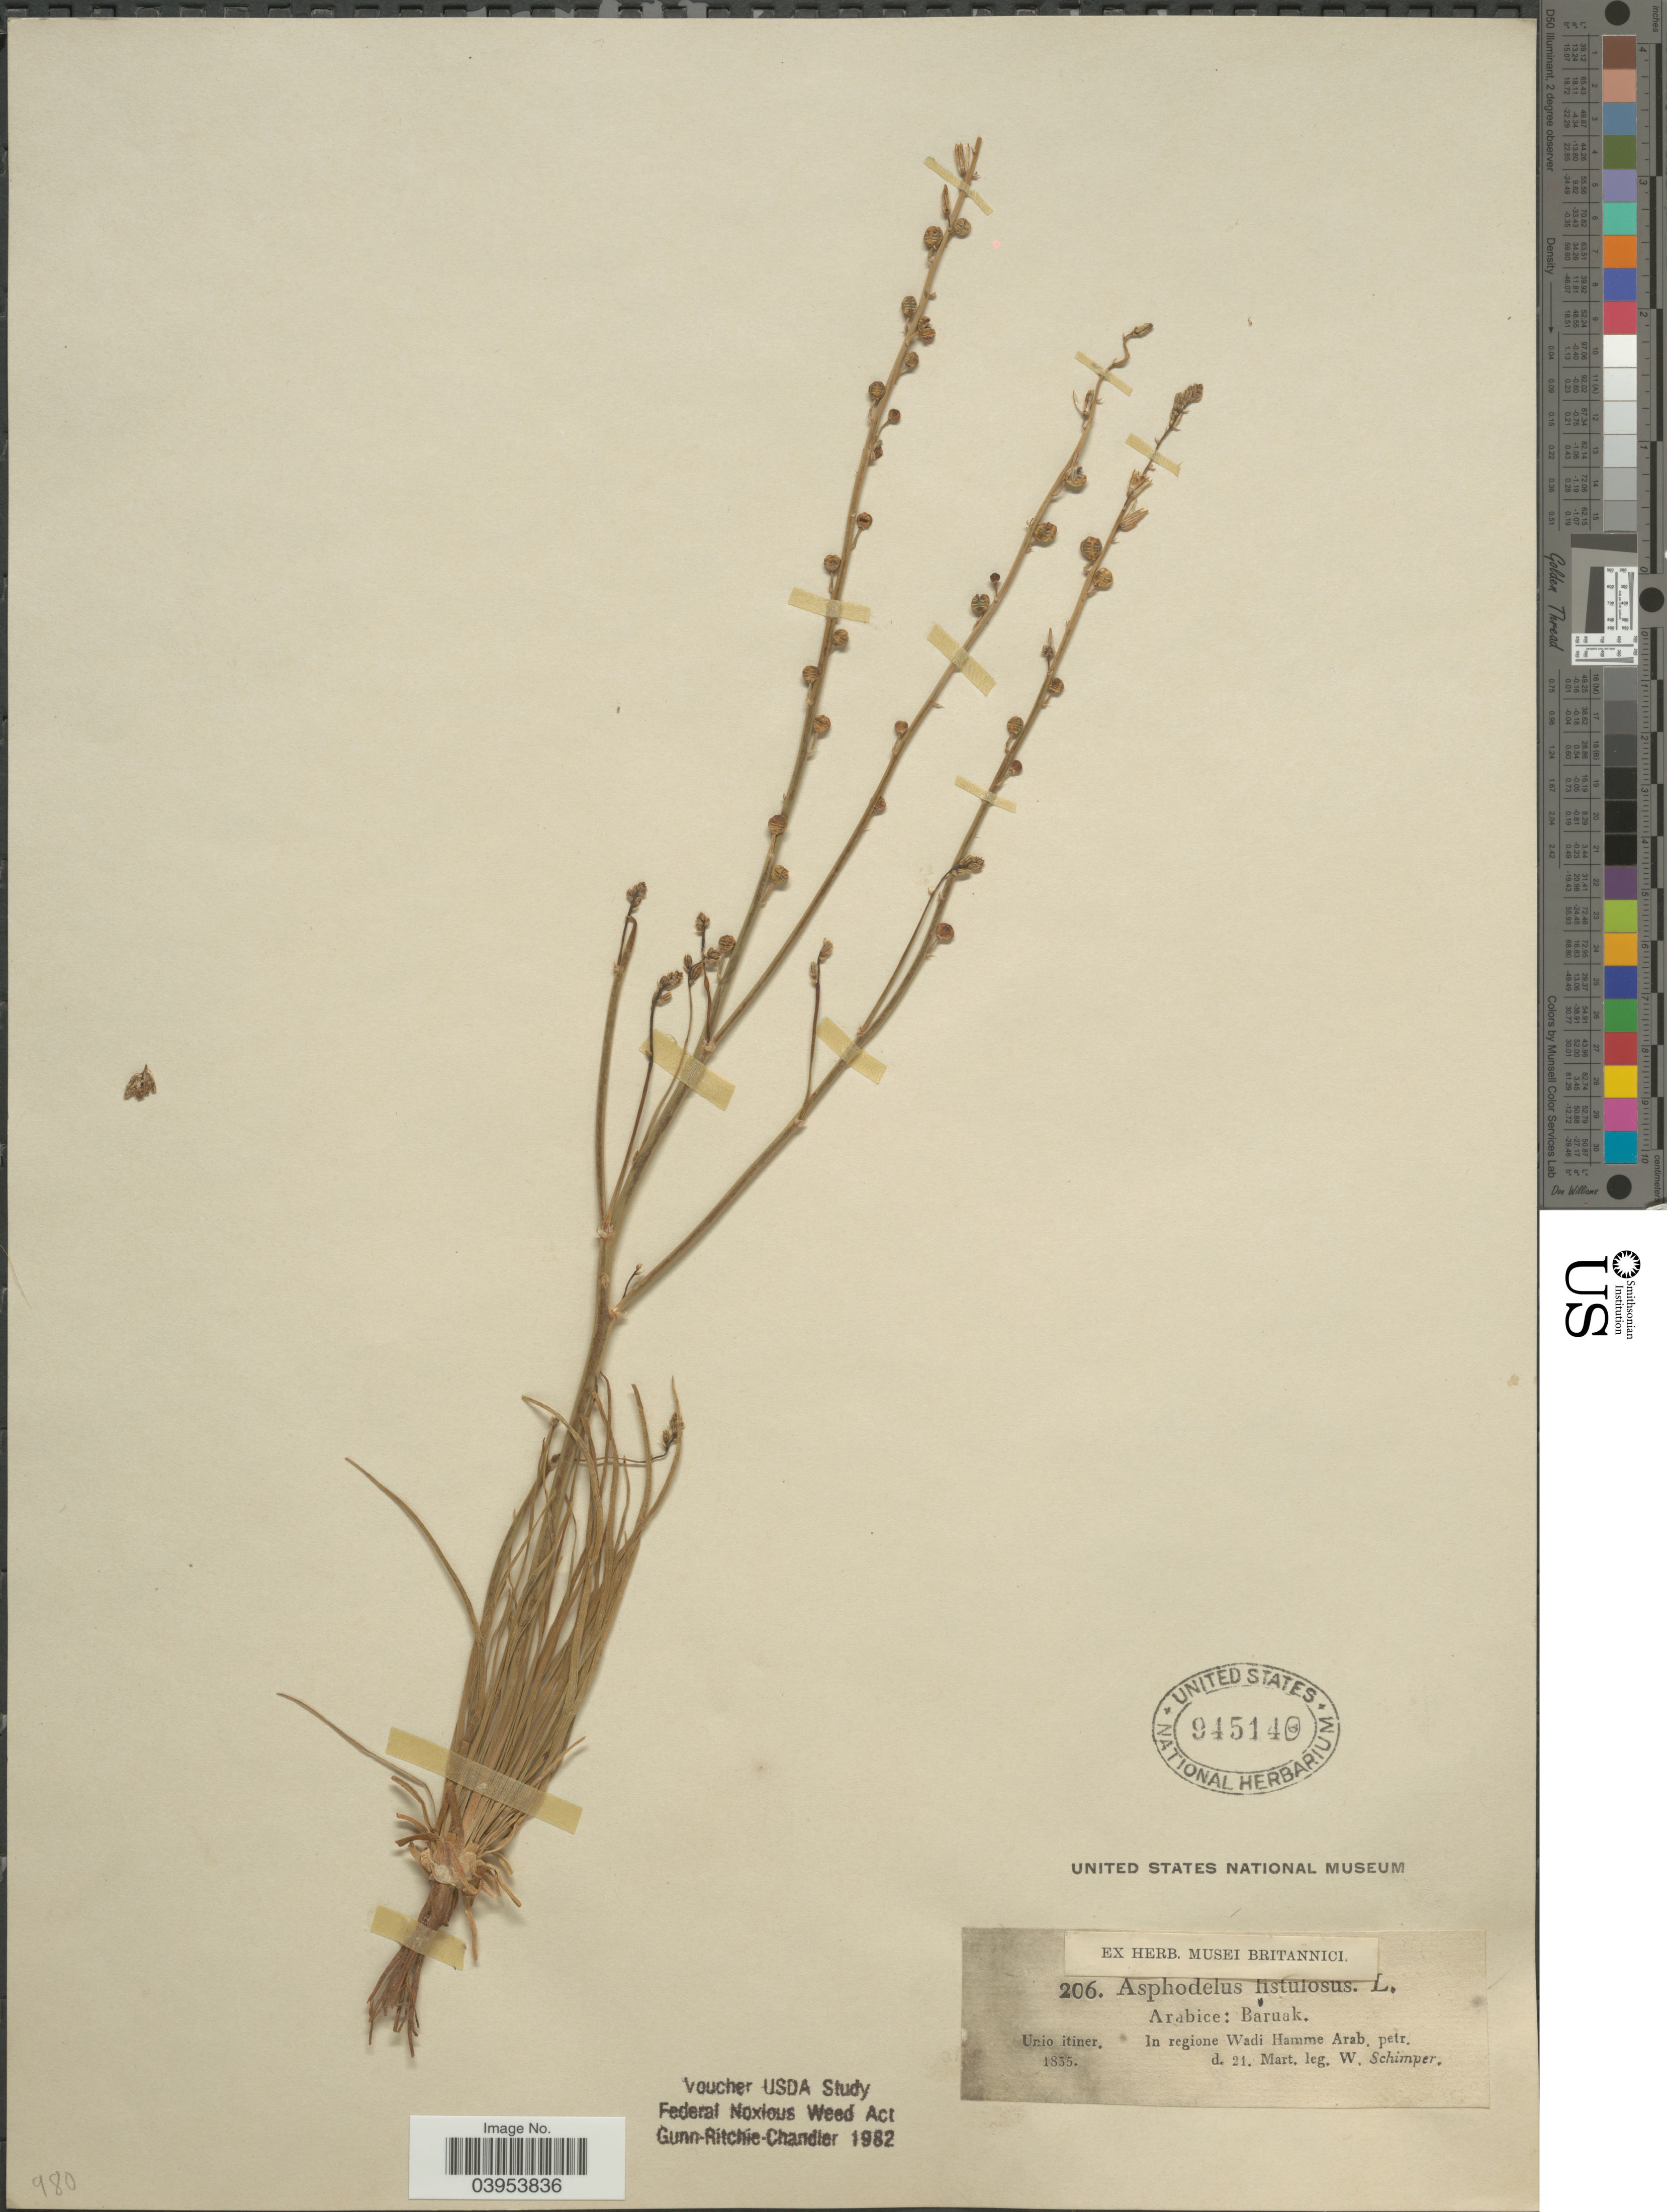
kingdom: Plantae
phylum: Tracheophyta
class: Liliopsida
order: Asparagales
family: Asphodelaceae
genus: Asphodelus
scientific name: Asphodelus fistulosus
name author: L.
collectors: W. Schimper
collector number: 206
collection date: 1835-03-21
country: Egypt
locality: In regione Wadi Hamme Arab. petr. [Sinai]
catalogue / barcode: US 945140